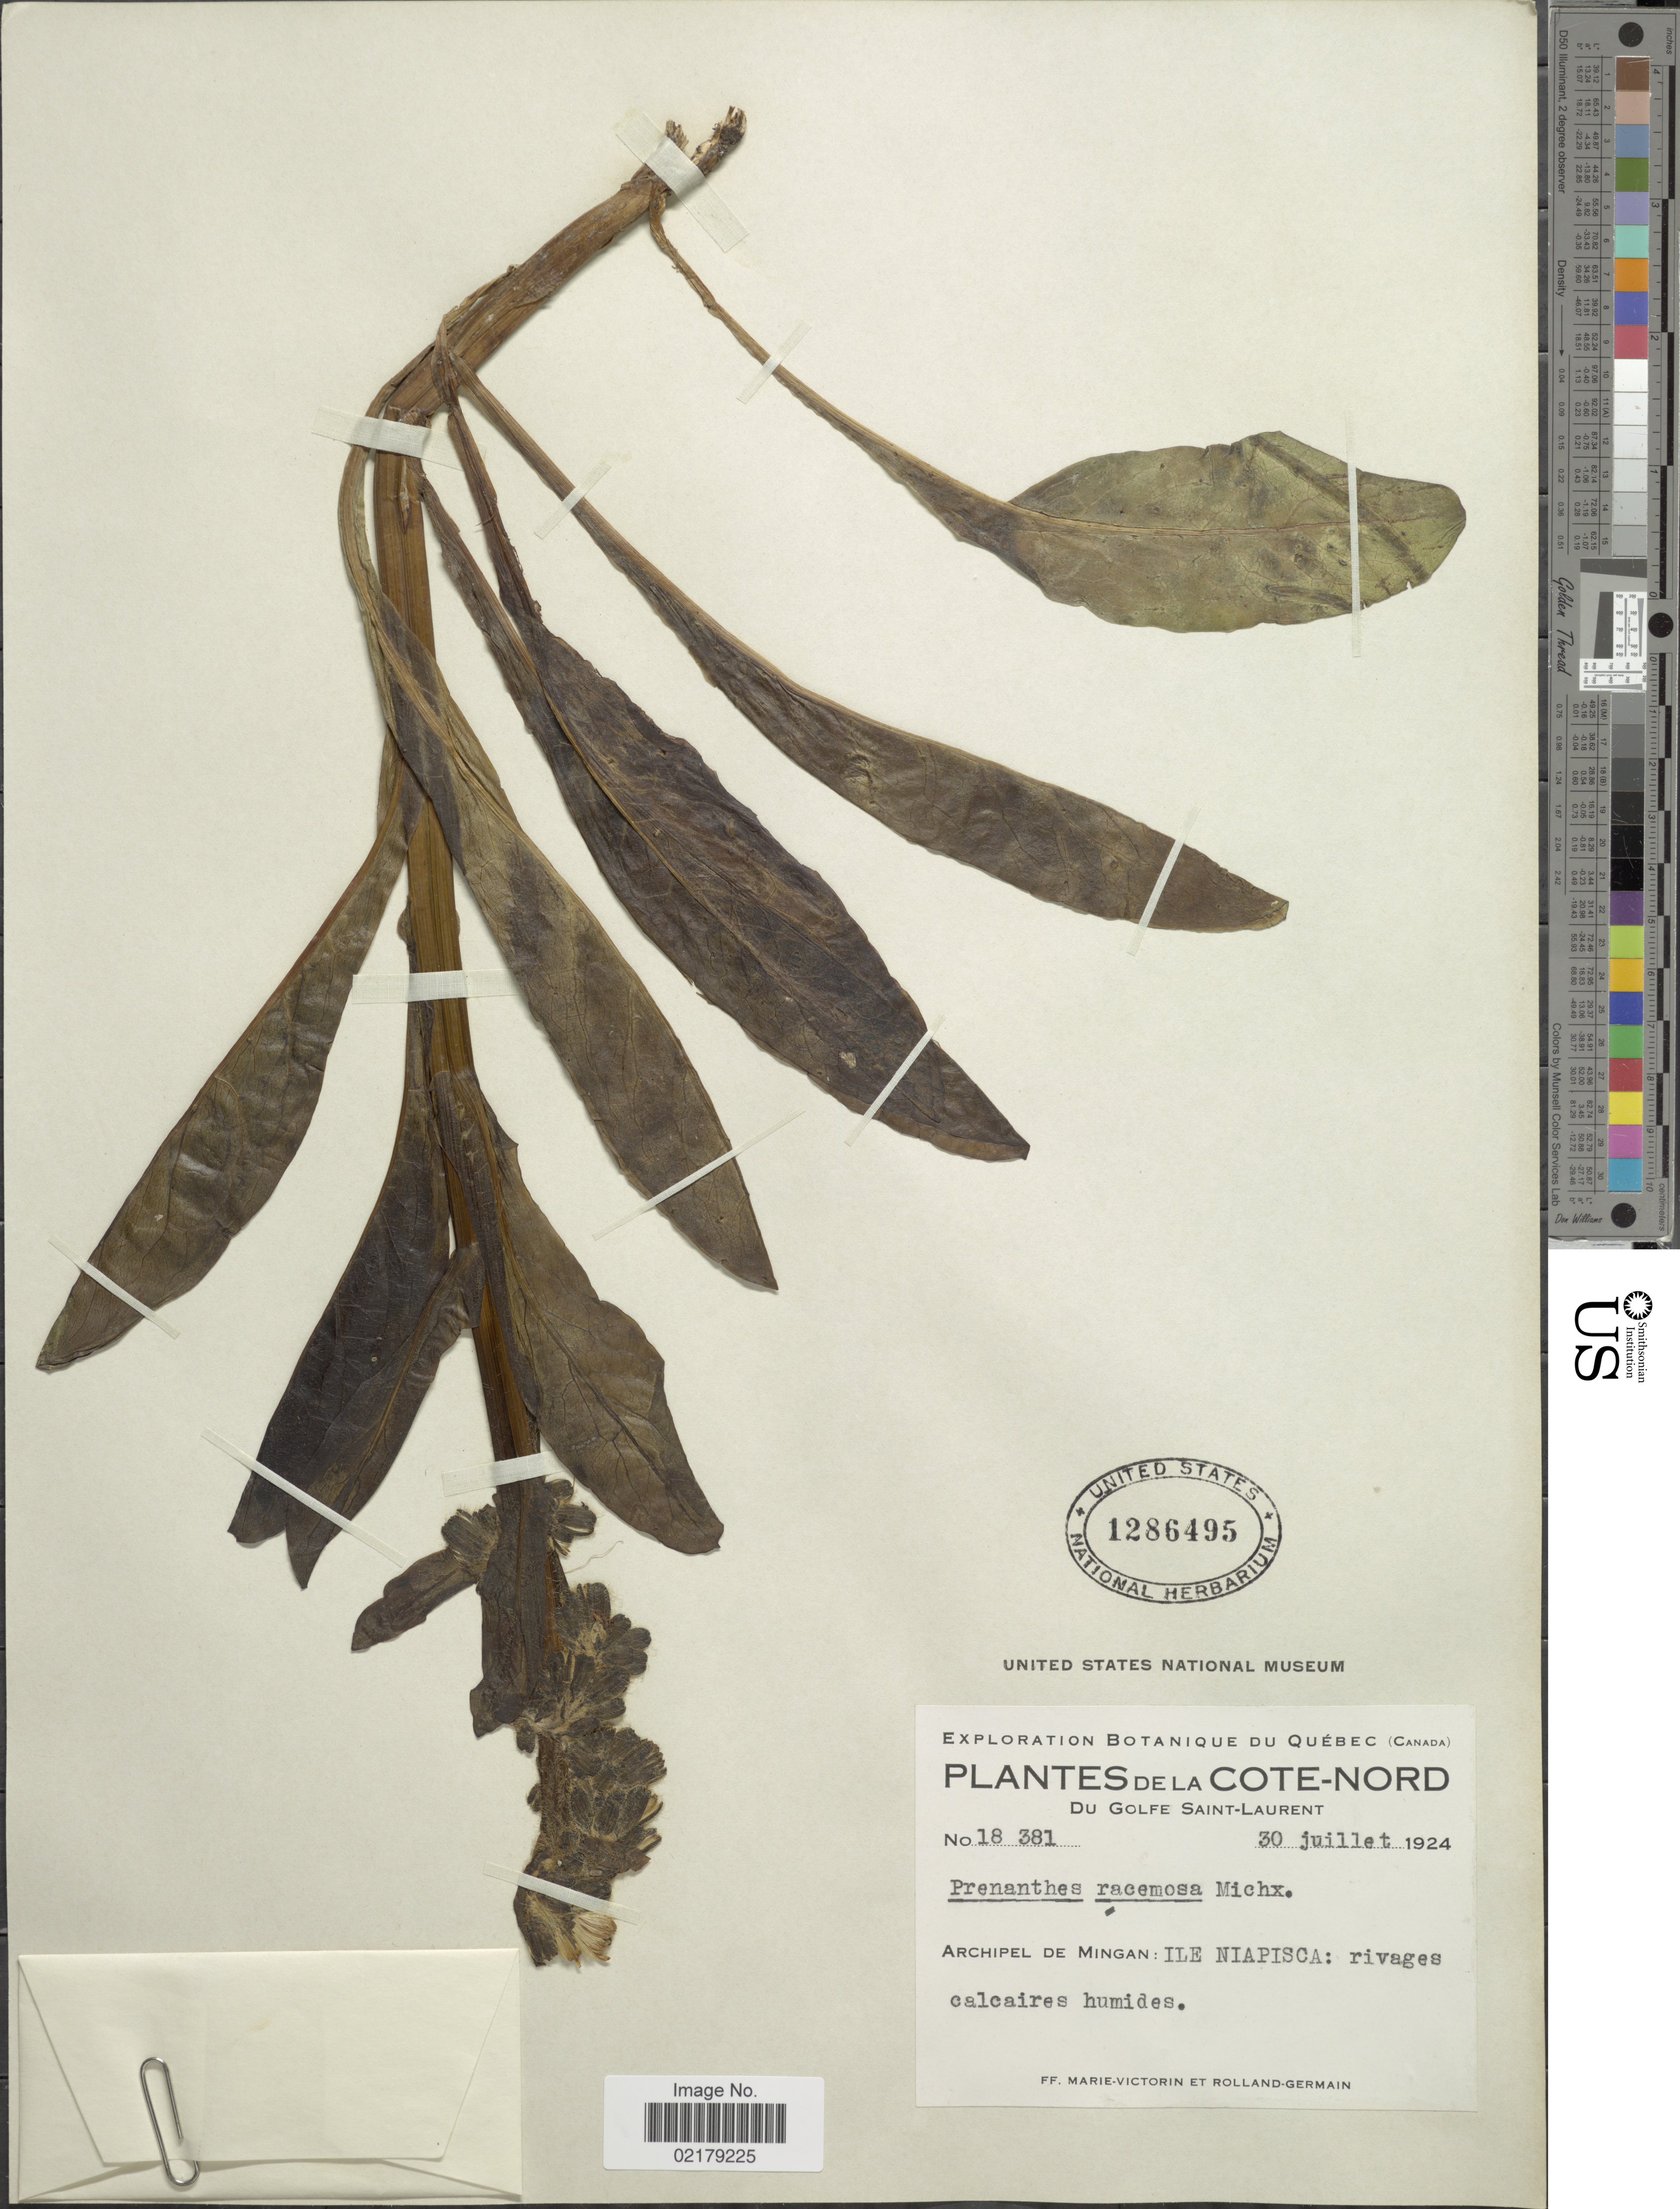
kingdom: Plantae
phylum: Tracheophyta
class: Magnoliopsida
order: Asterales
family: Asteraceae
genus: Nabalus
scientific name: Nabalus racemosus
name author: (Michx.) Hook.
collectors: F. Marie-Victorin & Rolland-Germain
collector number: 18381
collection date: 1924-07-30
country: Canada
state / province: Quebec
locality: De La Cote-Nord du Golfe Saint-Laurent, Archipel de Mingan: Ile Niapisca: rivages calcaires humides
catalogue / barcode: US 1286495